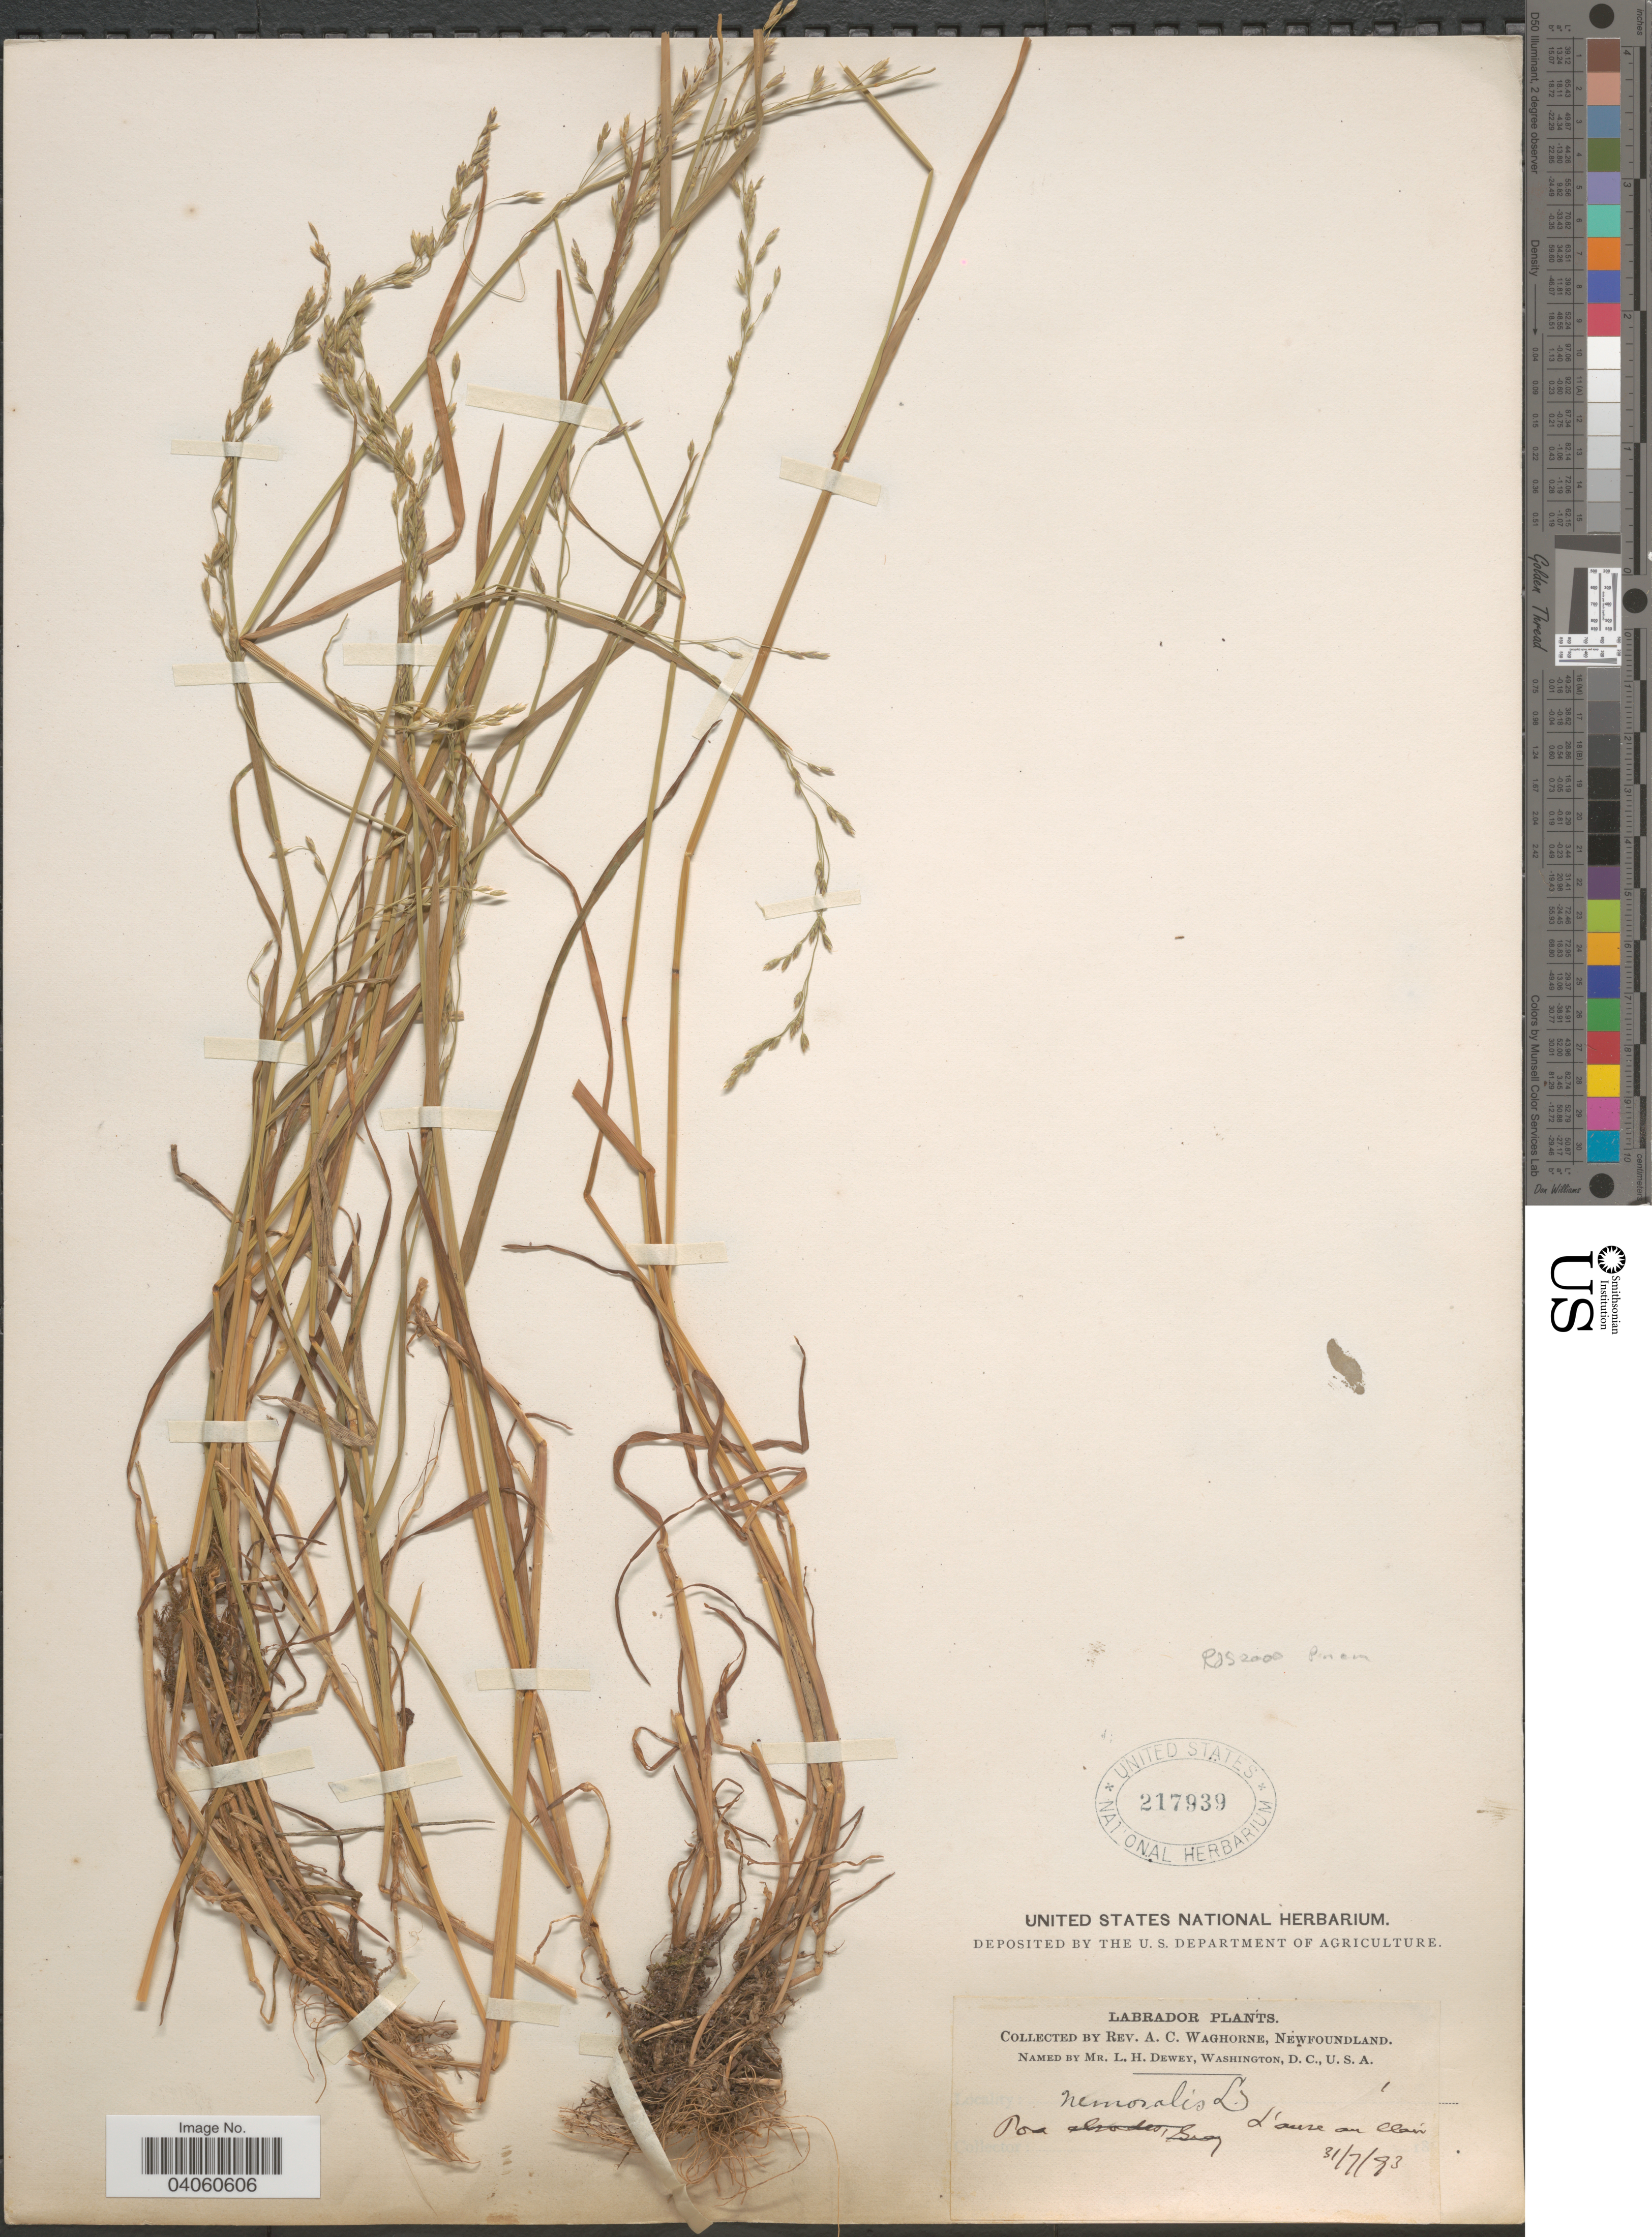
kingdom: Plantae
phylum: Tracheophyta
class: Liliopsida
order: Poales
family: Poaceae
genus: Poa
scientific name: Poa nemoralis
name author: L.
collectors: A. Waghorne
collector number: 1?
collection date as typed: Transcribed d/m/y: 31/7/93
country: Canada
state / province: Newfoundland and Labrador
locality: Labrador. L'Anse-au-Clair.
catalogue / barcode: US 217939